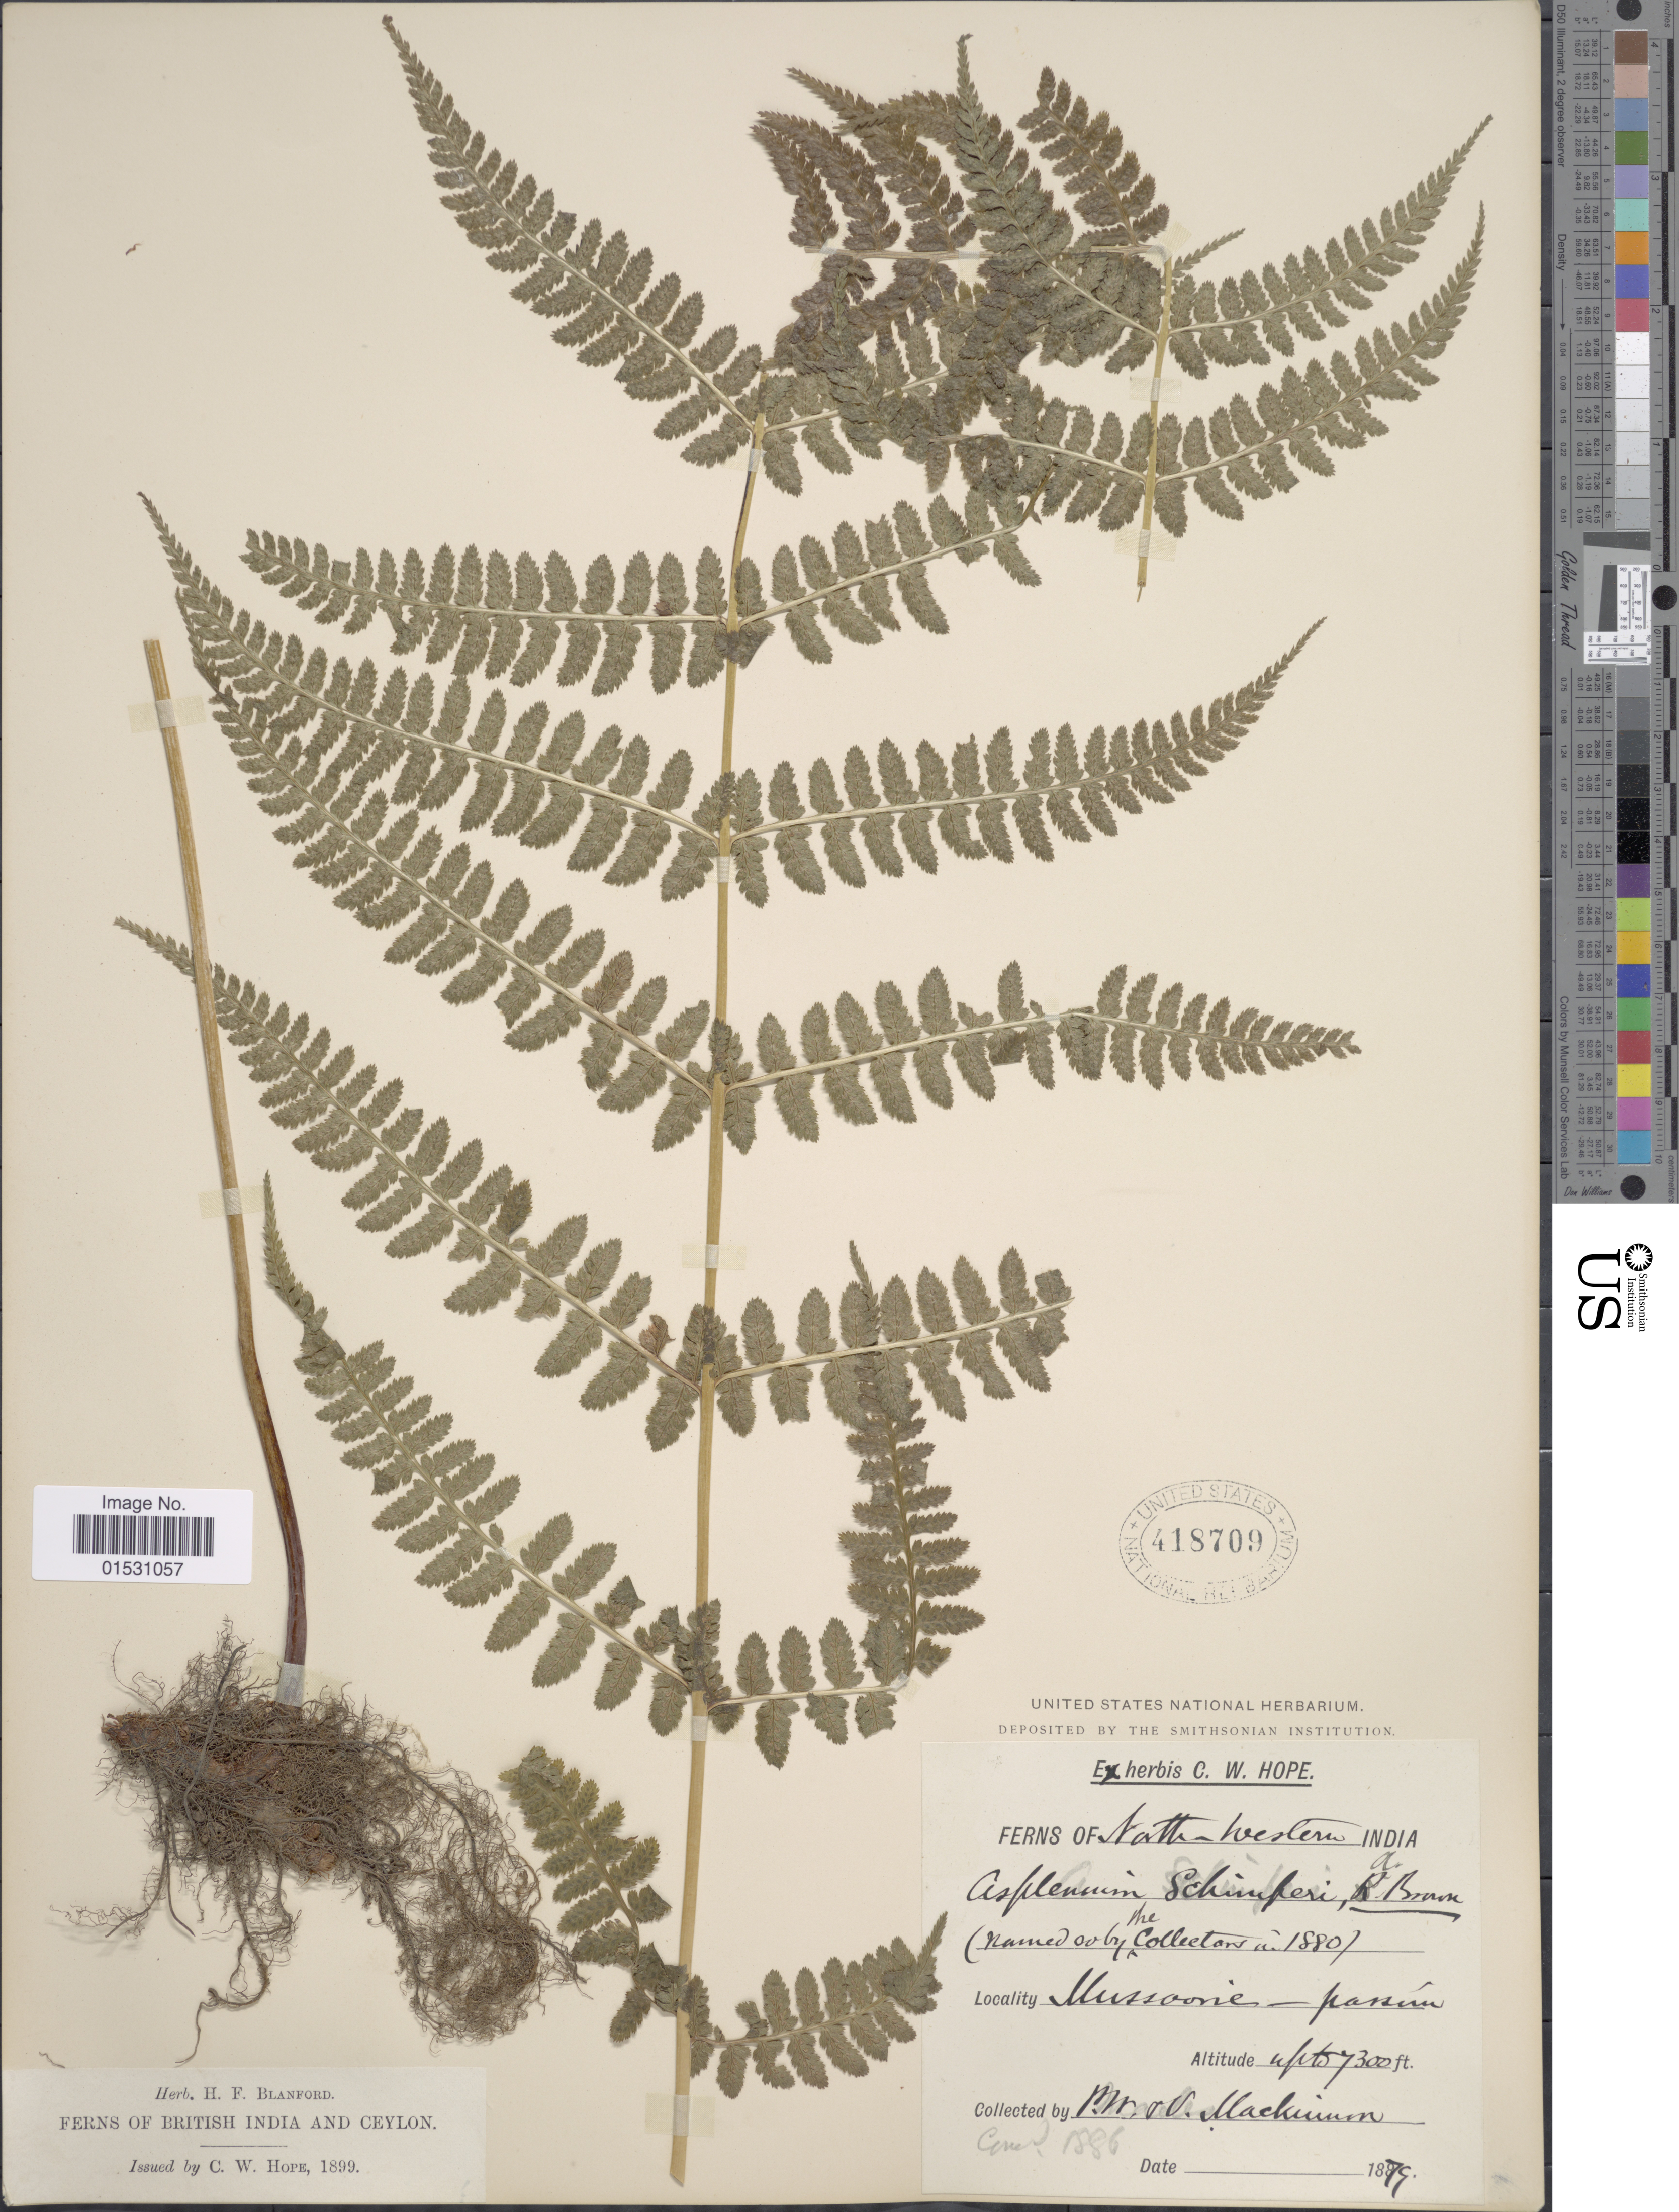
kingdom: Plantae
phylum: Tracheophyta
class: Polypodiopsida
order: Polypodiales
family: Athyriaceae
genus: Athyrium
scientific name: Athyrium schimperi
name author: Mougeot ex Fée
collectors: V. Mackinnon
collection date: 1879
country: India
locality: North western India. Mussoorie-passim. [interpreted]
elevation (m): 2225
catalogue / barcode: US 418709